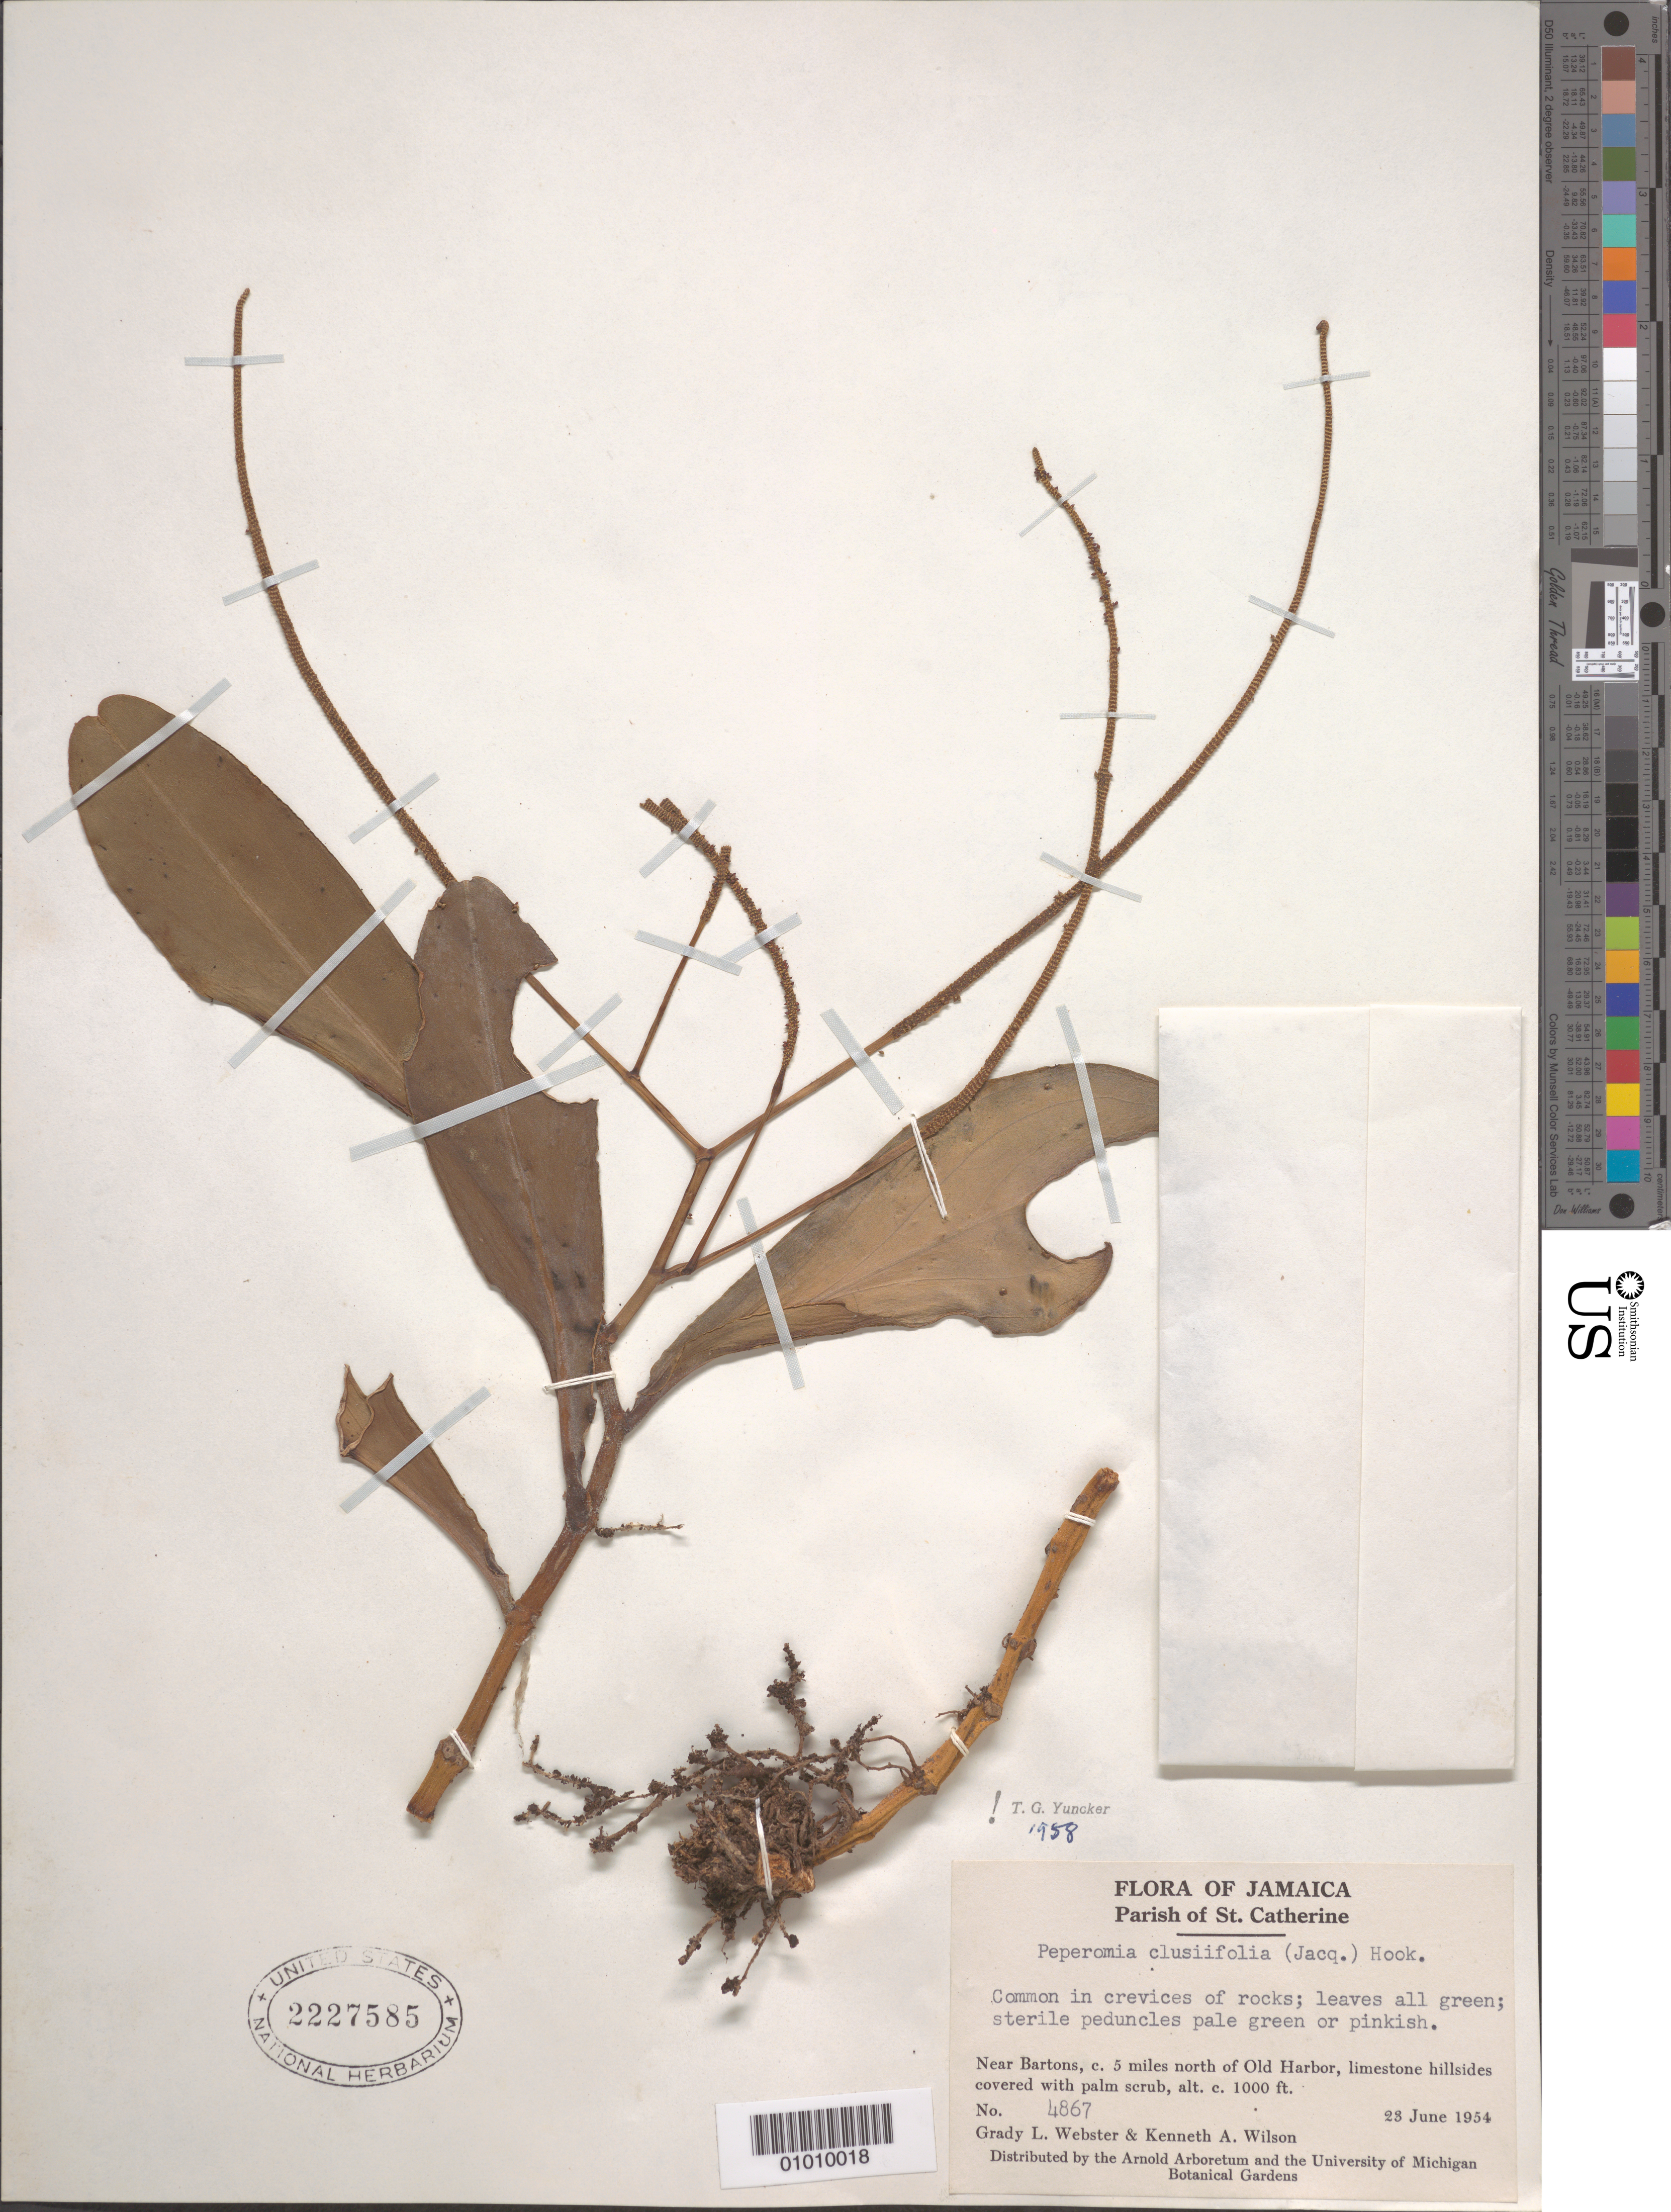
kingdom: Plantae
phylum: Tracheophyta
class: Magnoliopsida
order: Piperales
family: Piperaceae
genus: Peperomia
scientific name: Peperomia clusiifolia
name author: (Jacq.) Hook.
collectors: K. A. Wilson & G. L. Webster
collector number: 4867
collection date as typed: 23 Jun 1954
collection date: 1954-06-23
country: Jamaica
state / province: Saint Catherine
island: Jamaica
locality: Near Bartons, c.5 miles N of Old Harbor, limestone hillsides covered with palm scrub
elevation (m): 305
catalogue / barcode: US 2227585